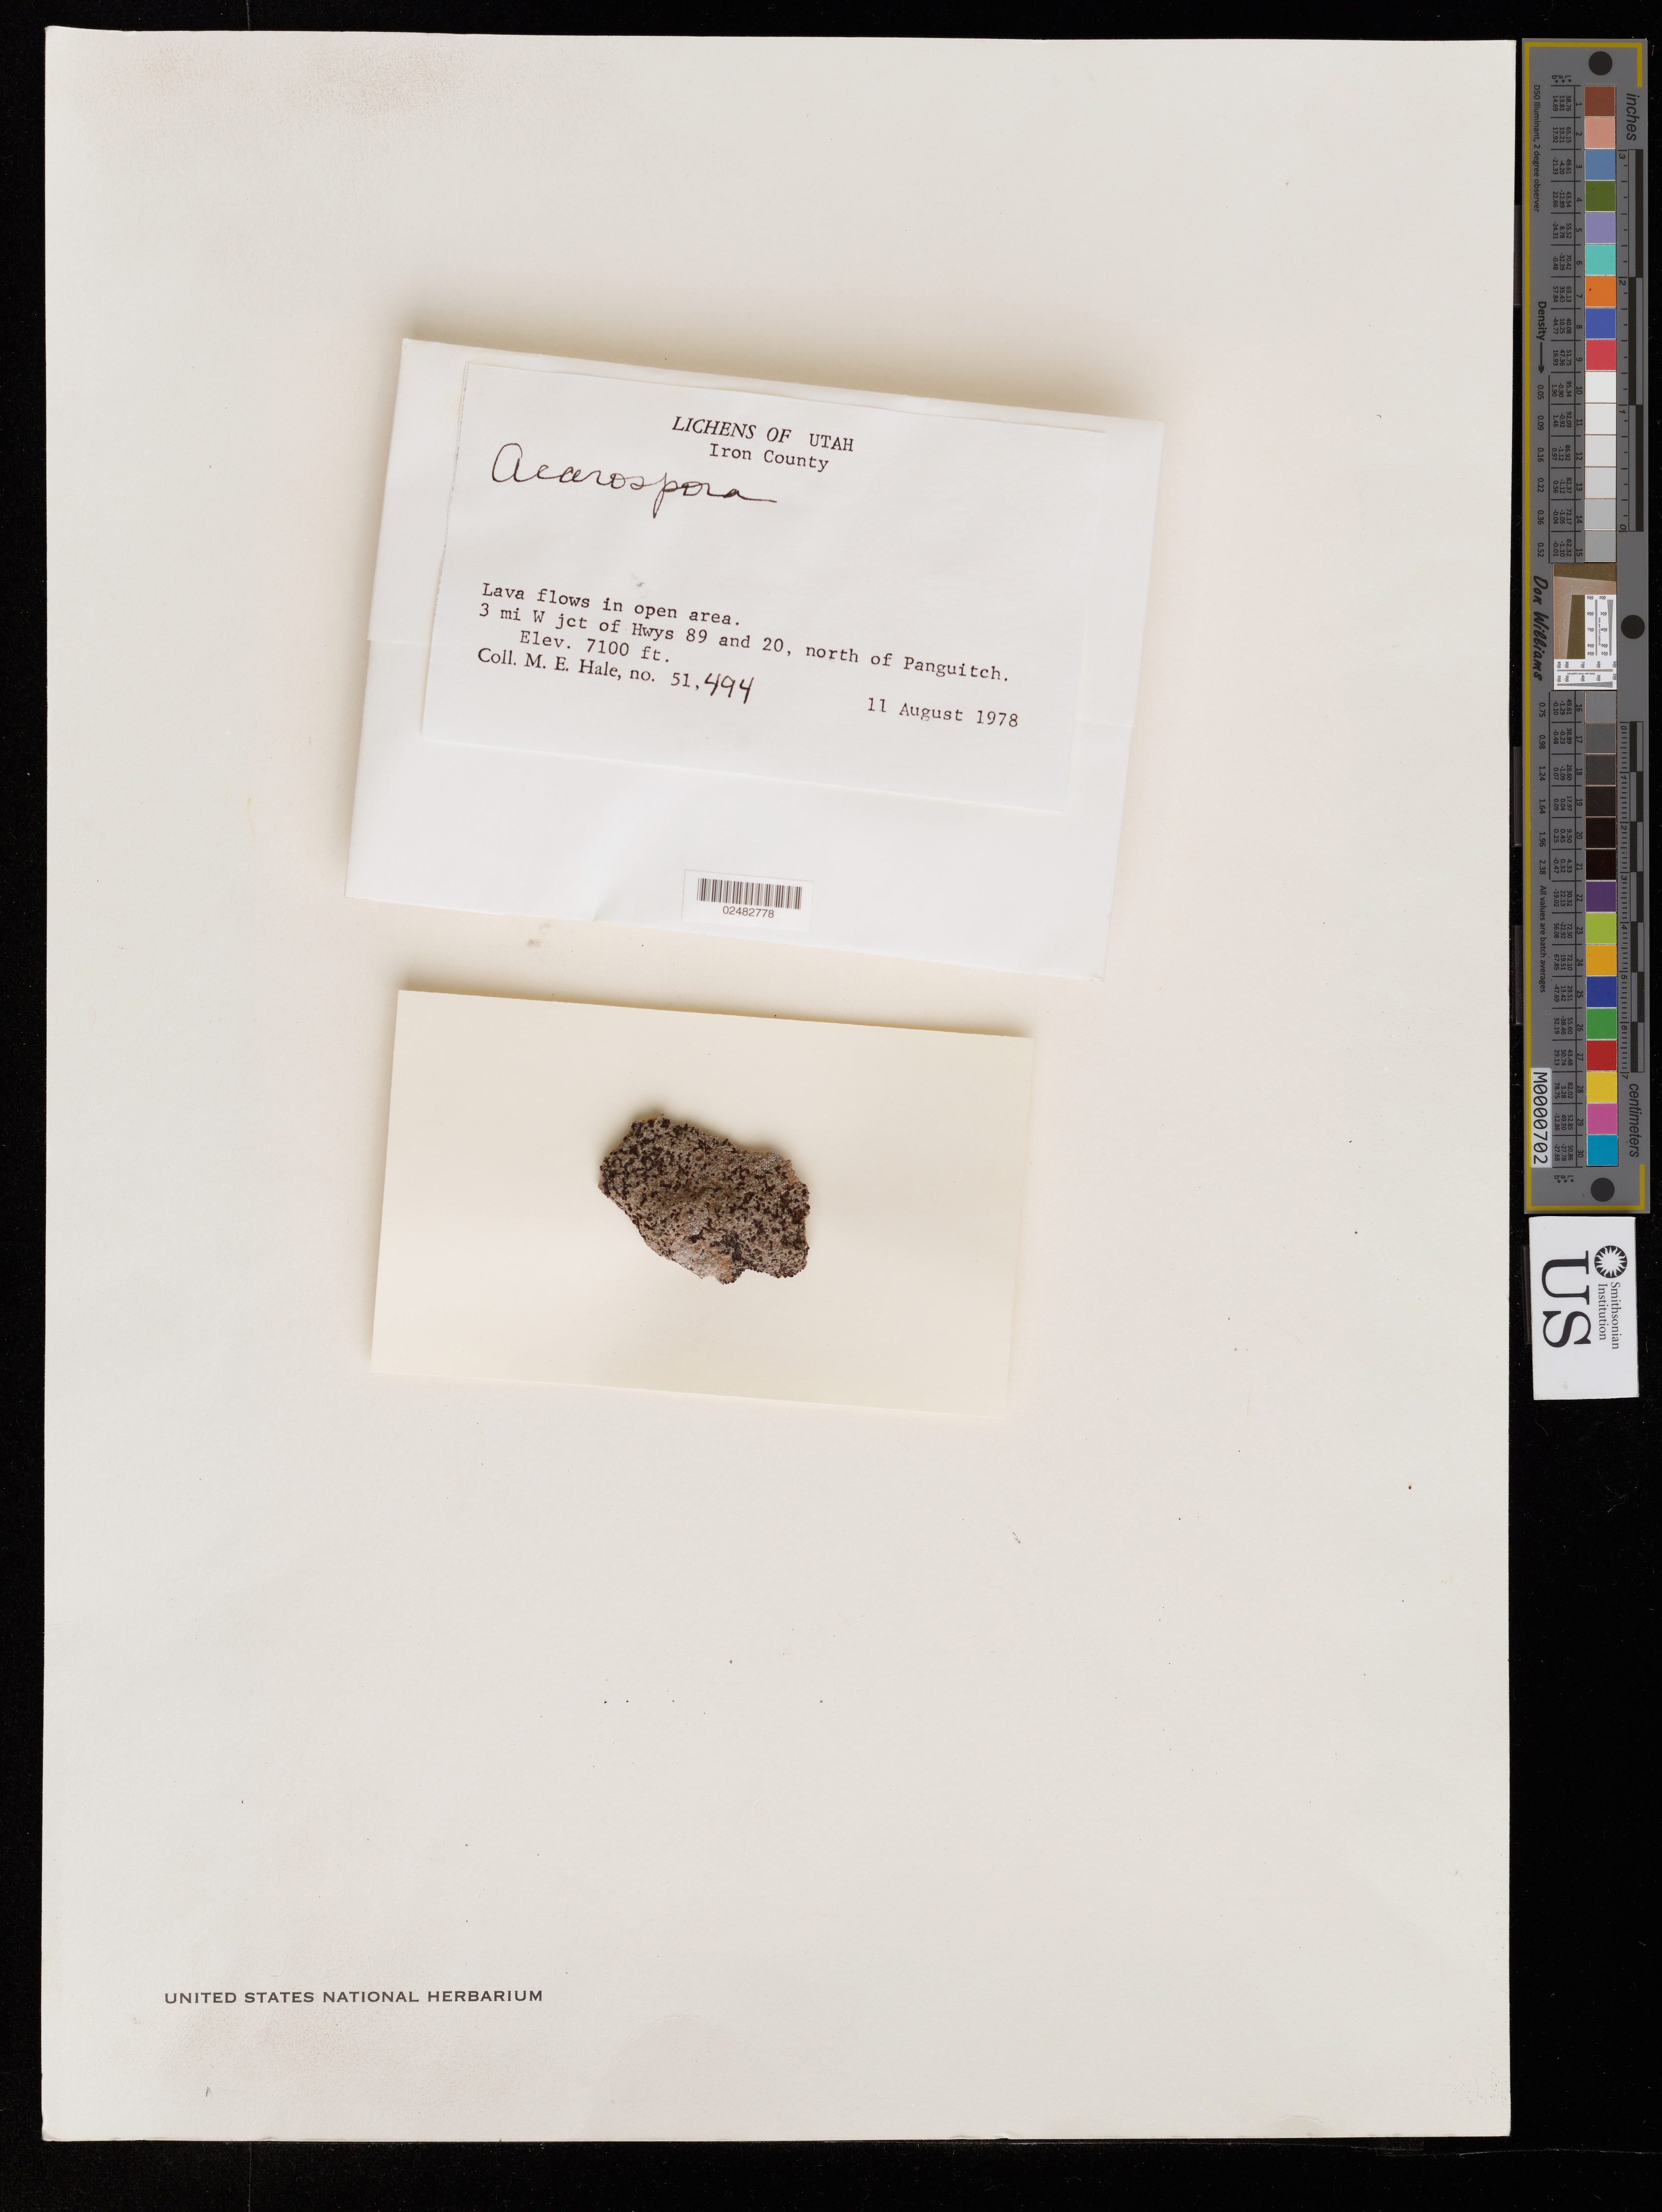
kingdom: Fungi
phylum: Ascomycota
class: Lecanoromycetes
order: Acarosporales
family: Acarosporaceae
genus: Acarospora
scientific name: Acarospora sp.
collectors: M. Hale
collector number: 51494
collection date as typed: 11 Aug 1978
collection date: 1978-08-11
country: United States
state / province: Utah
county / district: Iron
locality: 3 mi w of junction of hwys 89 and 20, n of panguitch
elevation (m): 0